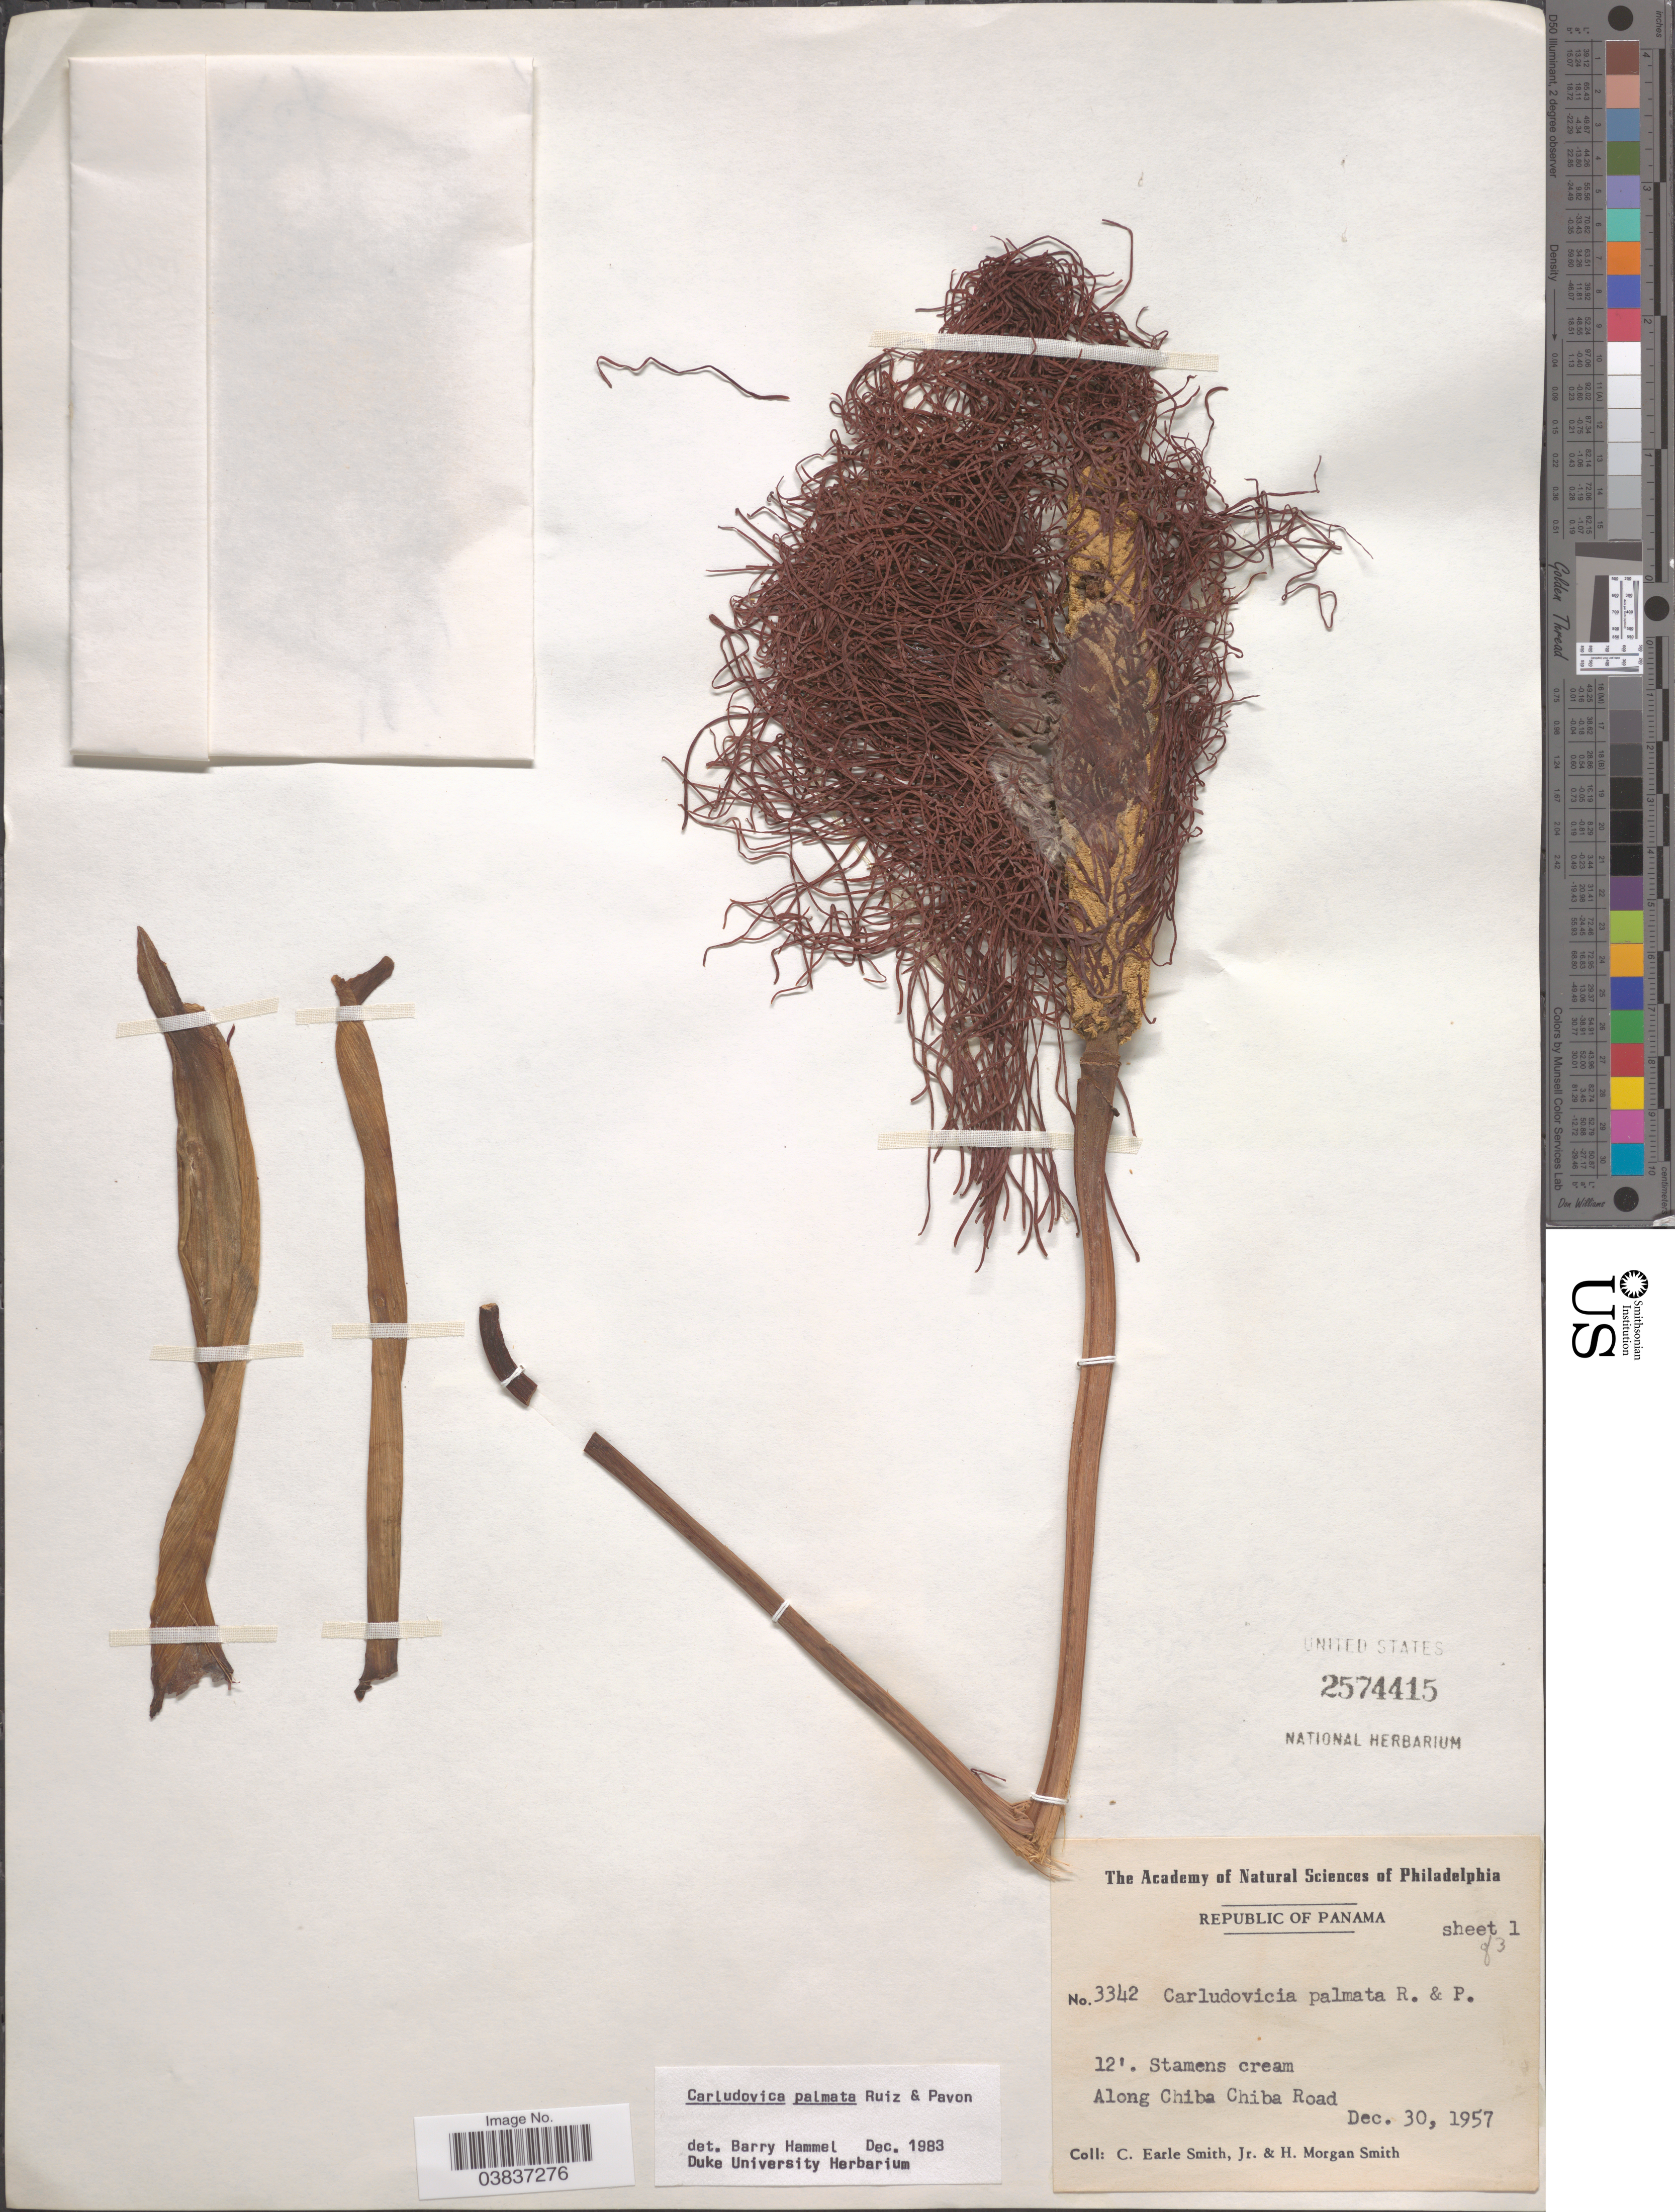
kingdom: Plantae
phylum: Tracheophyta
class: Liliopsida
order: Pandanales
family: Cyclanthaceae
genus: Carludovica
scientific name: Carludovica palmata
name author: Ruiz & Pav.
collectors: C. E. Smith Jr. & H. M. Smith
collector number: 3342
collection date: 1957-12-30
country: Panama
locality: Along Chiba Chiba Road.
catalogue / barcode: US 2574415